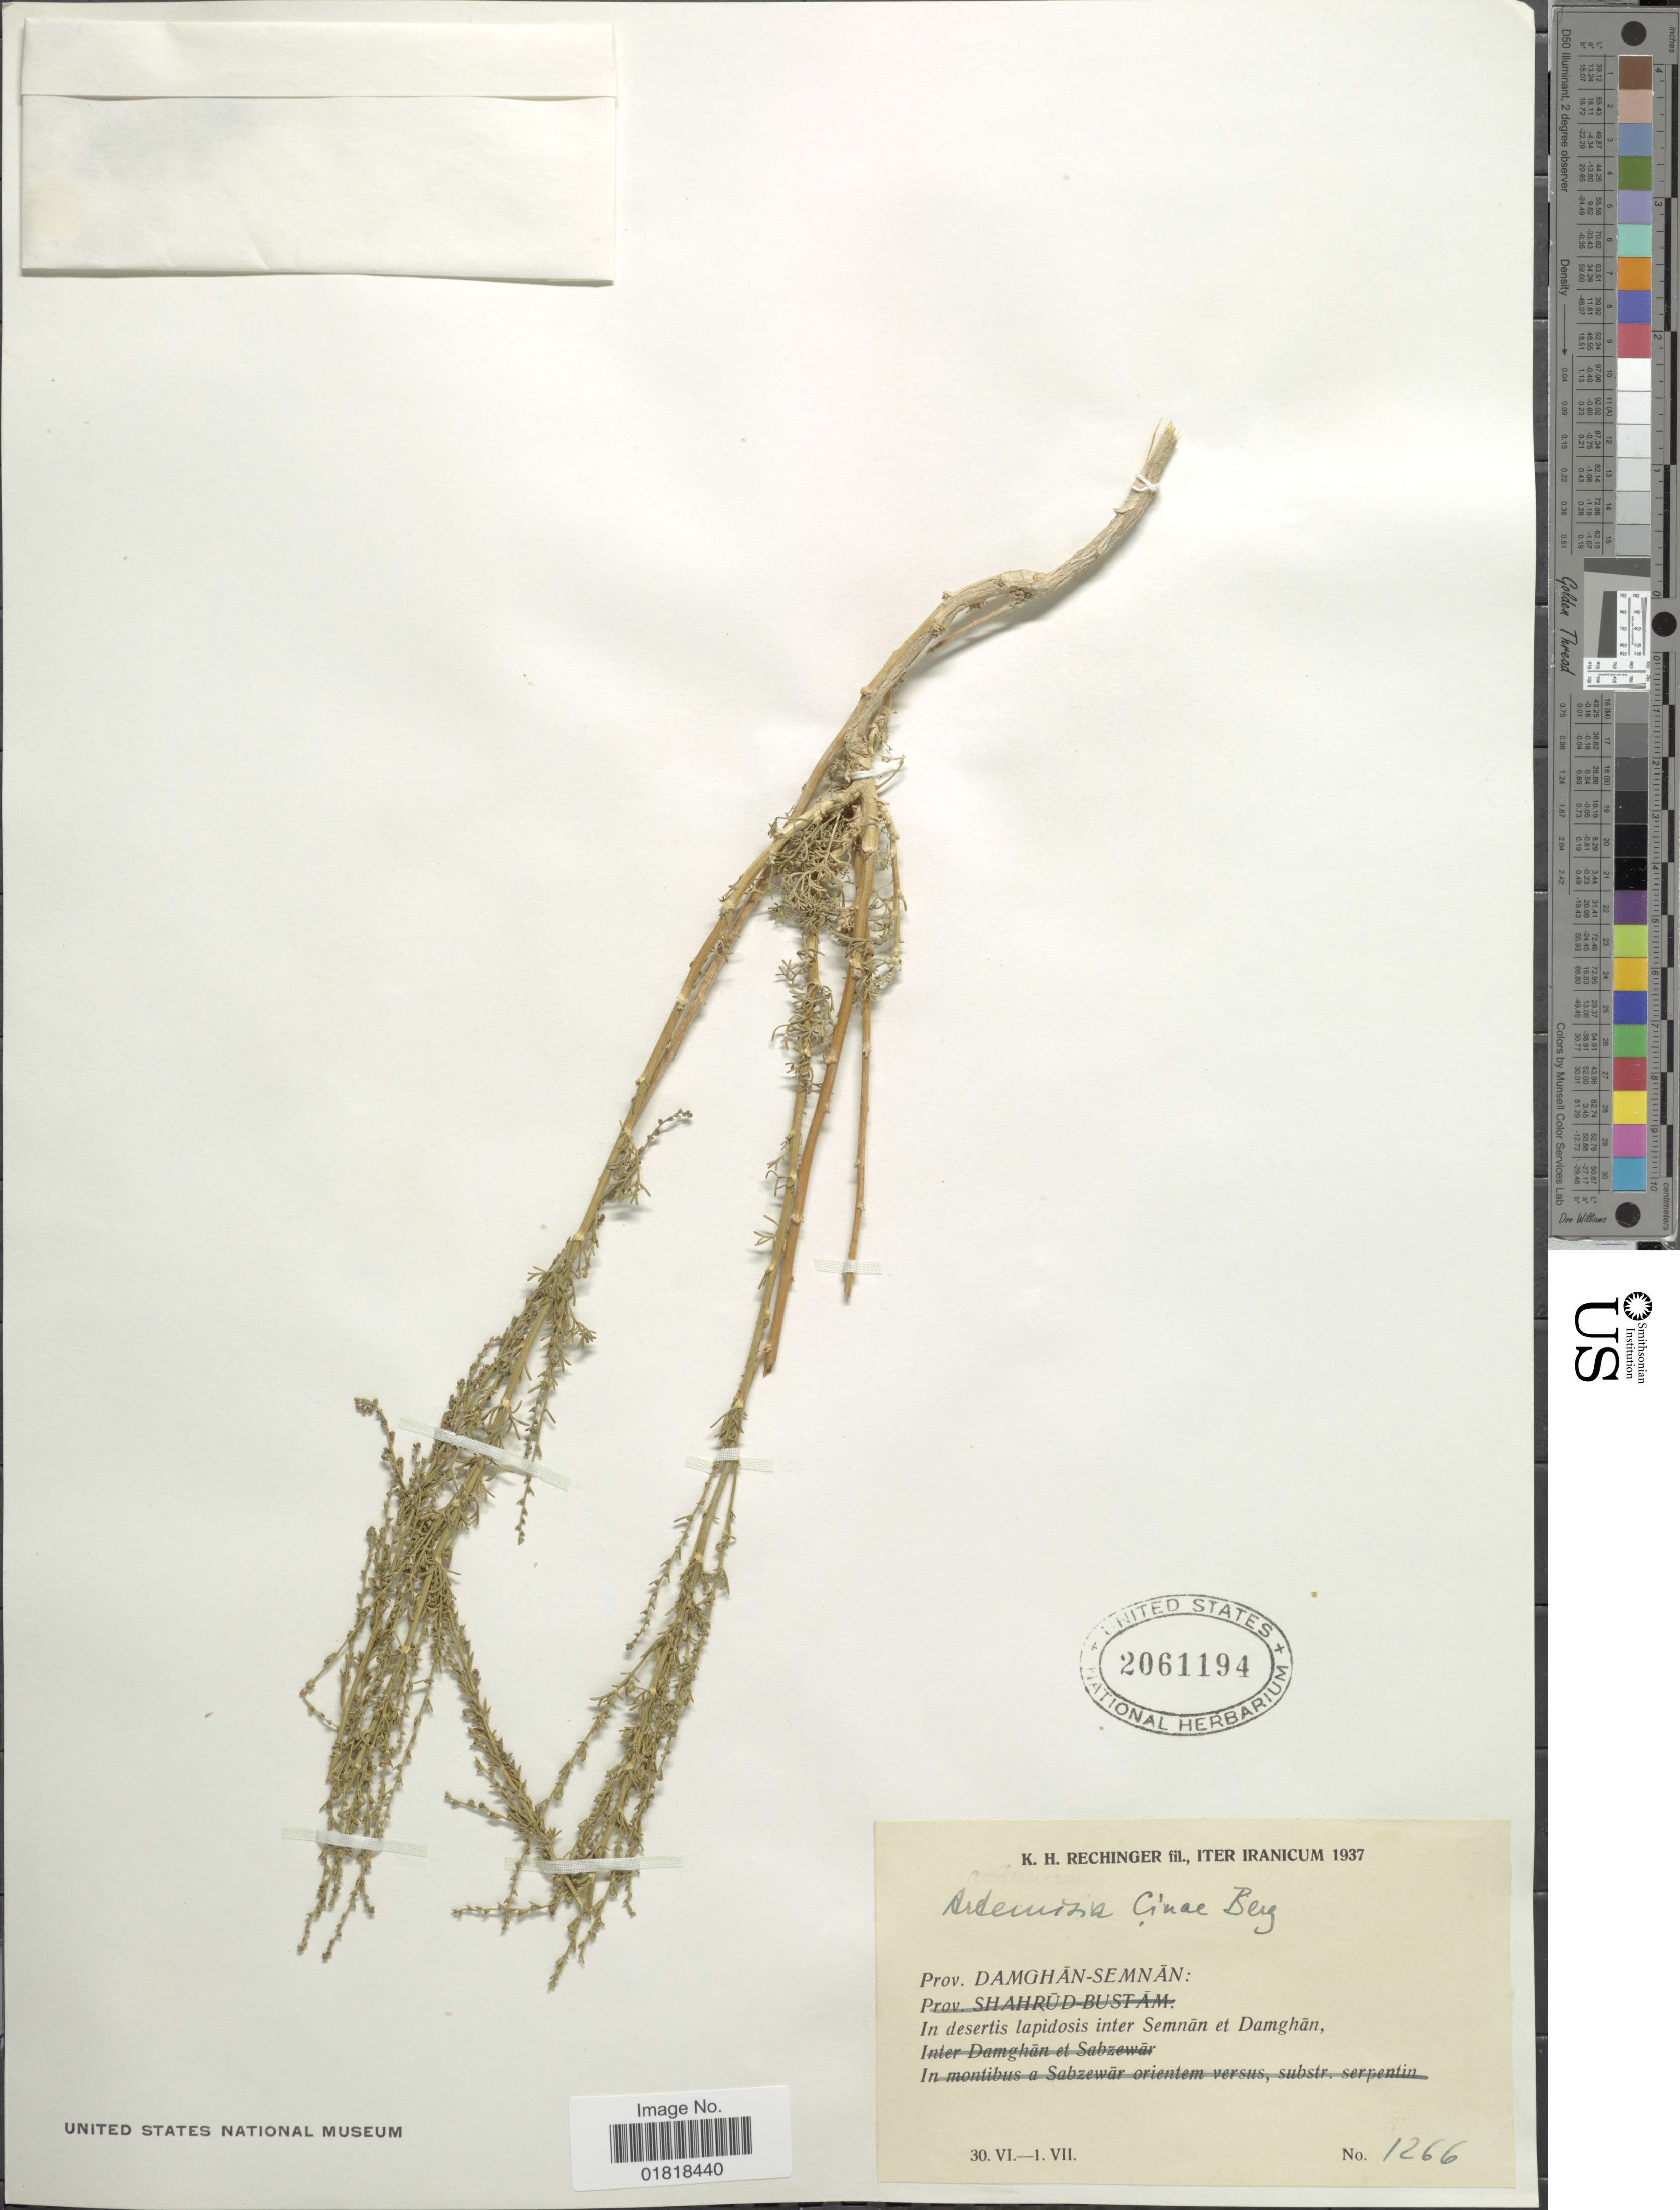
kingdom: Plantae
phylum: Tracheophyta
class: Magnoliopsida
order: Asterales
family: Asteraceae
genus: Artemisia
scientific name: Artemisia cina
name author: L.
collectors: K. H. Rechinger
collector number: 1266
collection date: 1937-06-30/1937-07-01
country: Iran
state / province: Semnan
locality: Prov. Damghán-Semnán, in desertis lapidosis inter Semnán et Damghán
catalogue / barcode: US 2061194